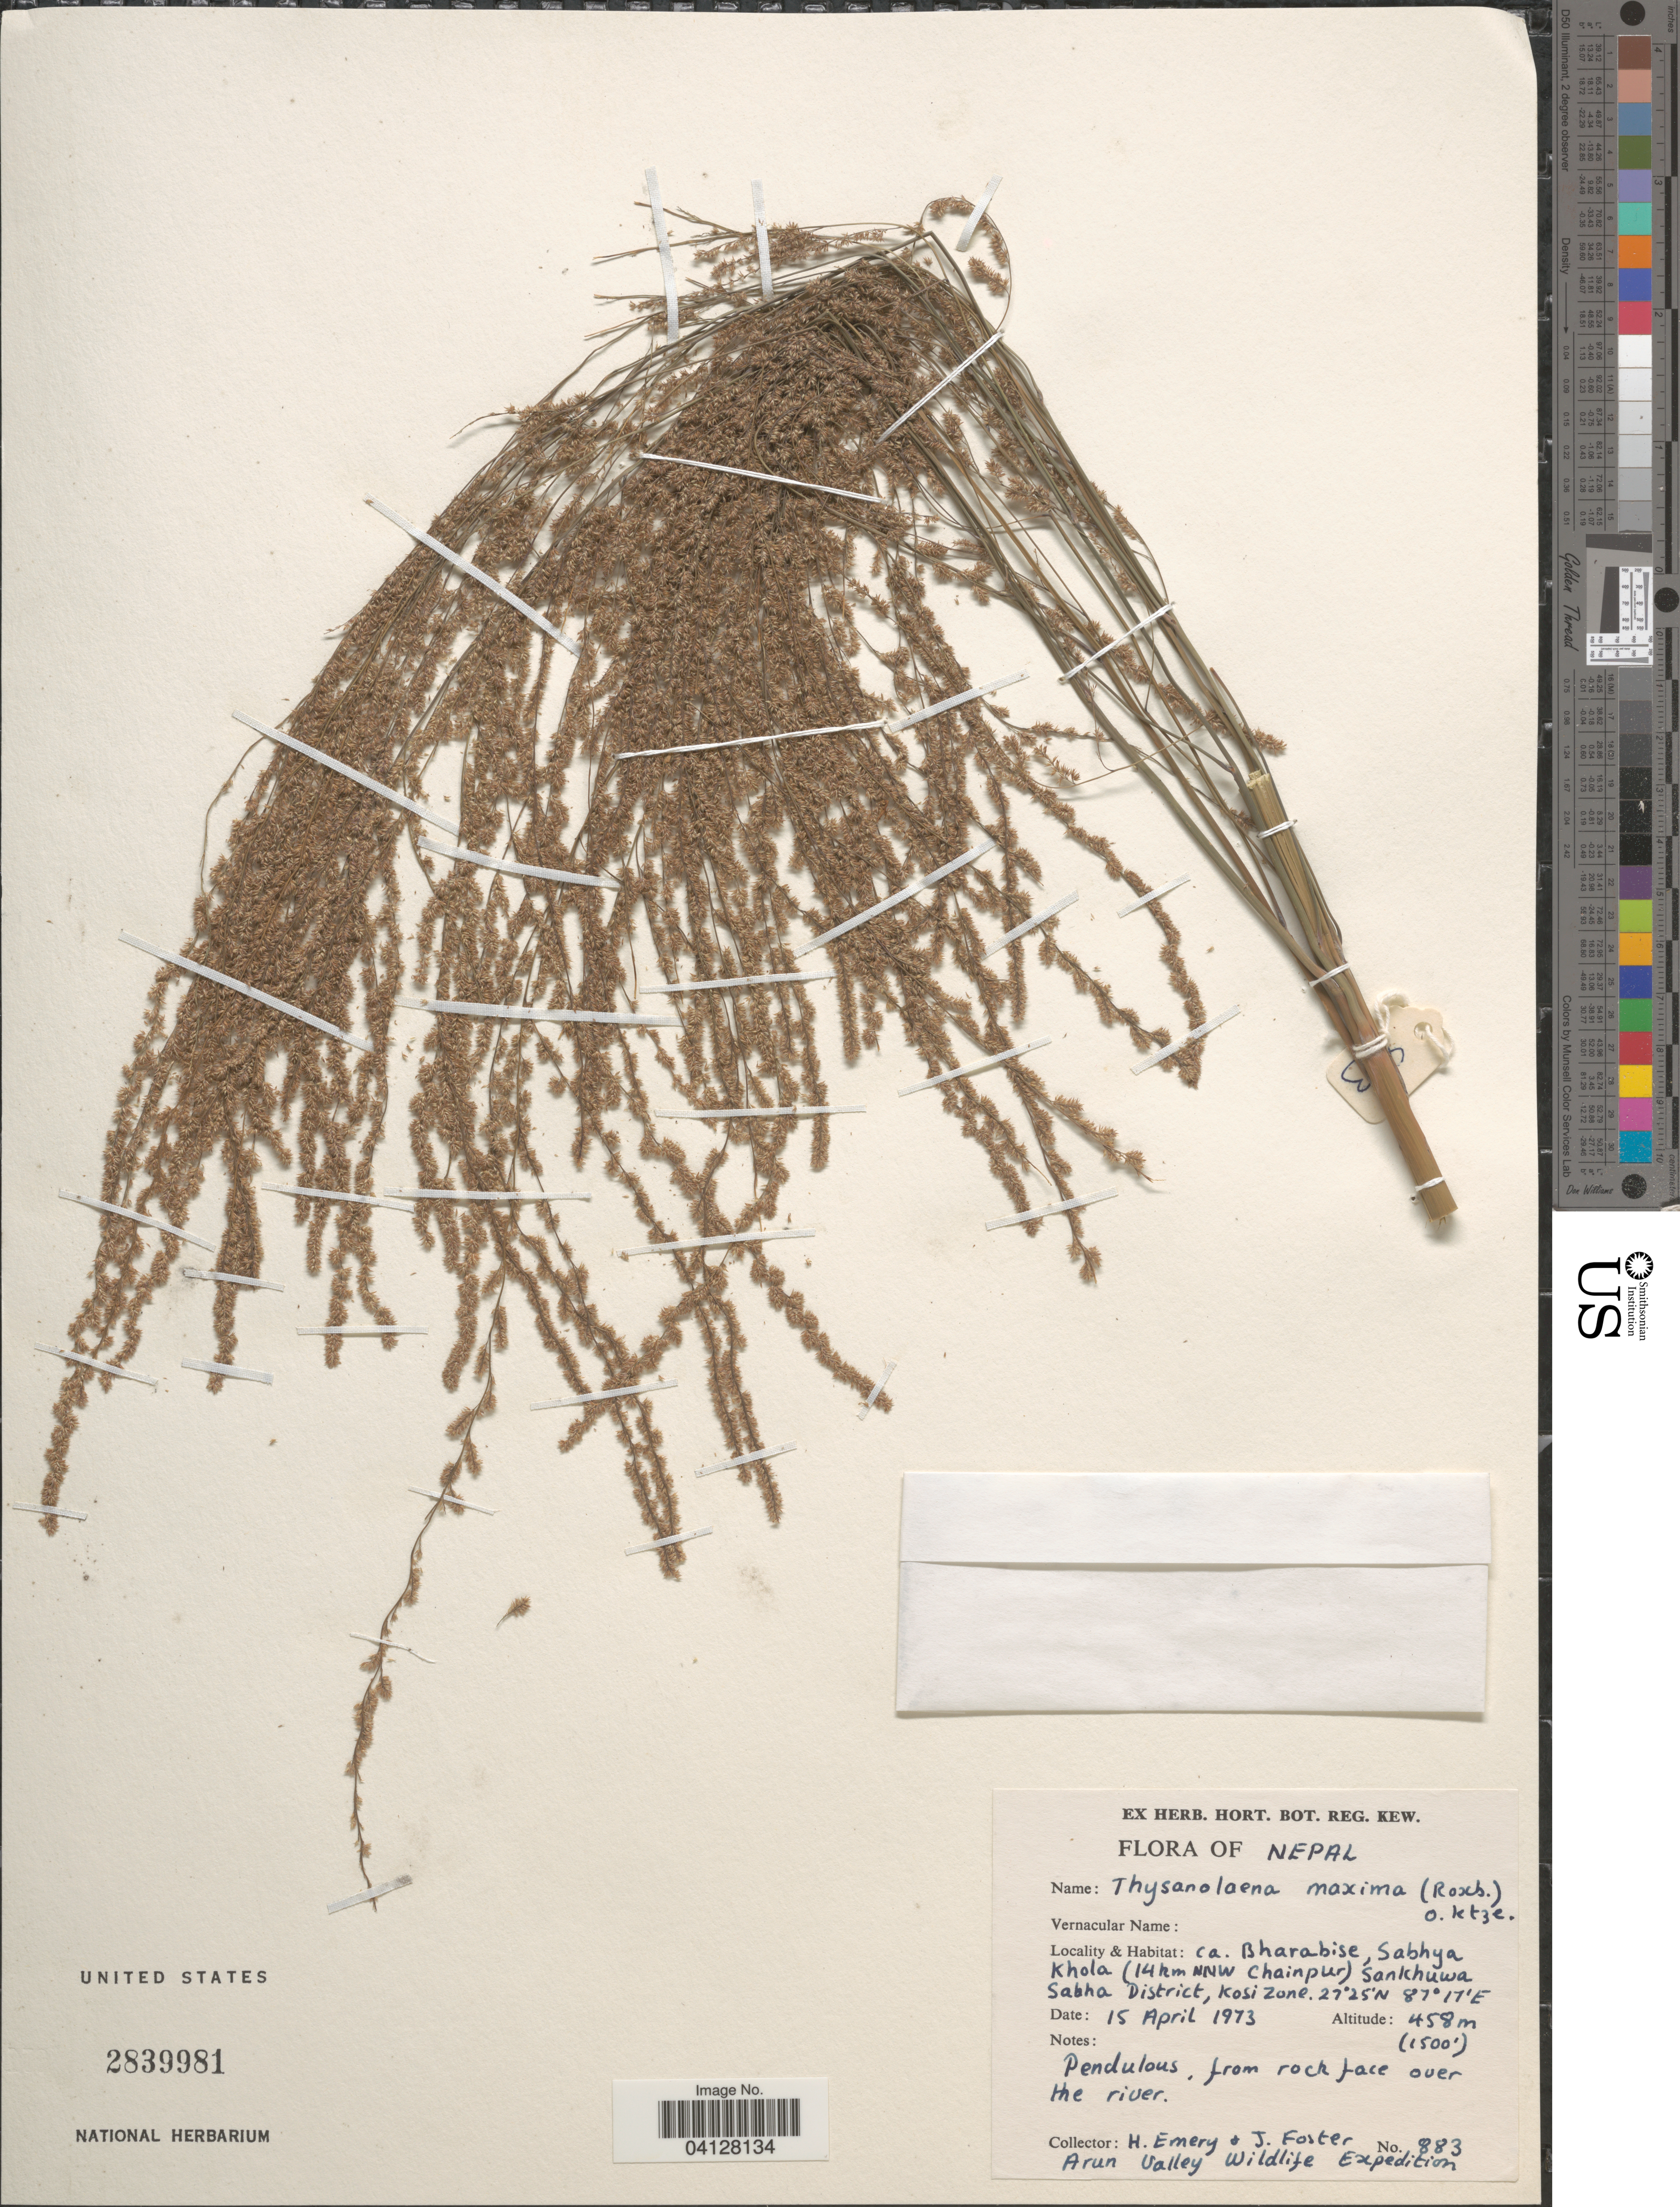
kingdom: Plantae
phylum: Tracheophyta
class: Liliopsida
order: Poales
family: Poaceae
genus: Thysanolaena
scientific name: Thysanolaena maxima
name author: (Roxb.) Kuntze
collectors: H. B. Emery & J. Foster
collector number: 883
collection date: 1973-04-15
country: Nepal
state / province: Kosi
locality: Ca. Bharabise, Sabhya Khola (14km NNW Chainpur) Sankhuwa Sabha District, Kosi Zone. Arun Valley Wildlife Expedition.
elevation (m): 458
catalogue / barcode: US 2839981